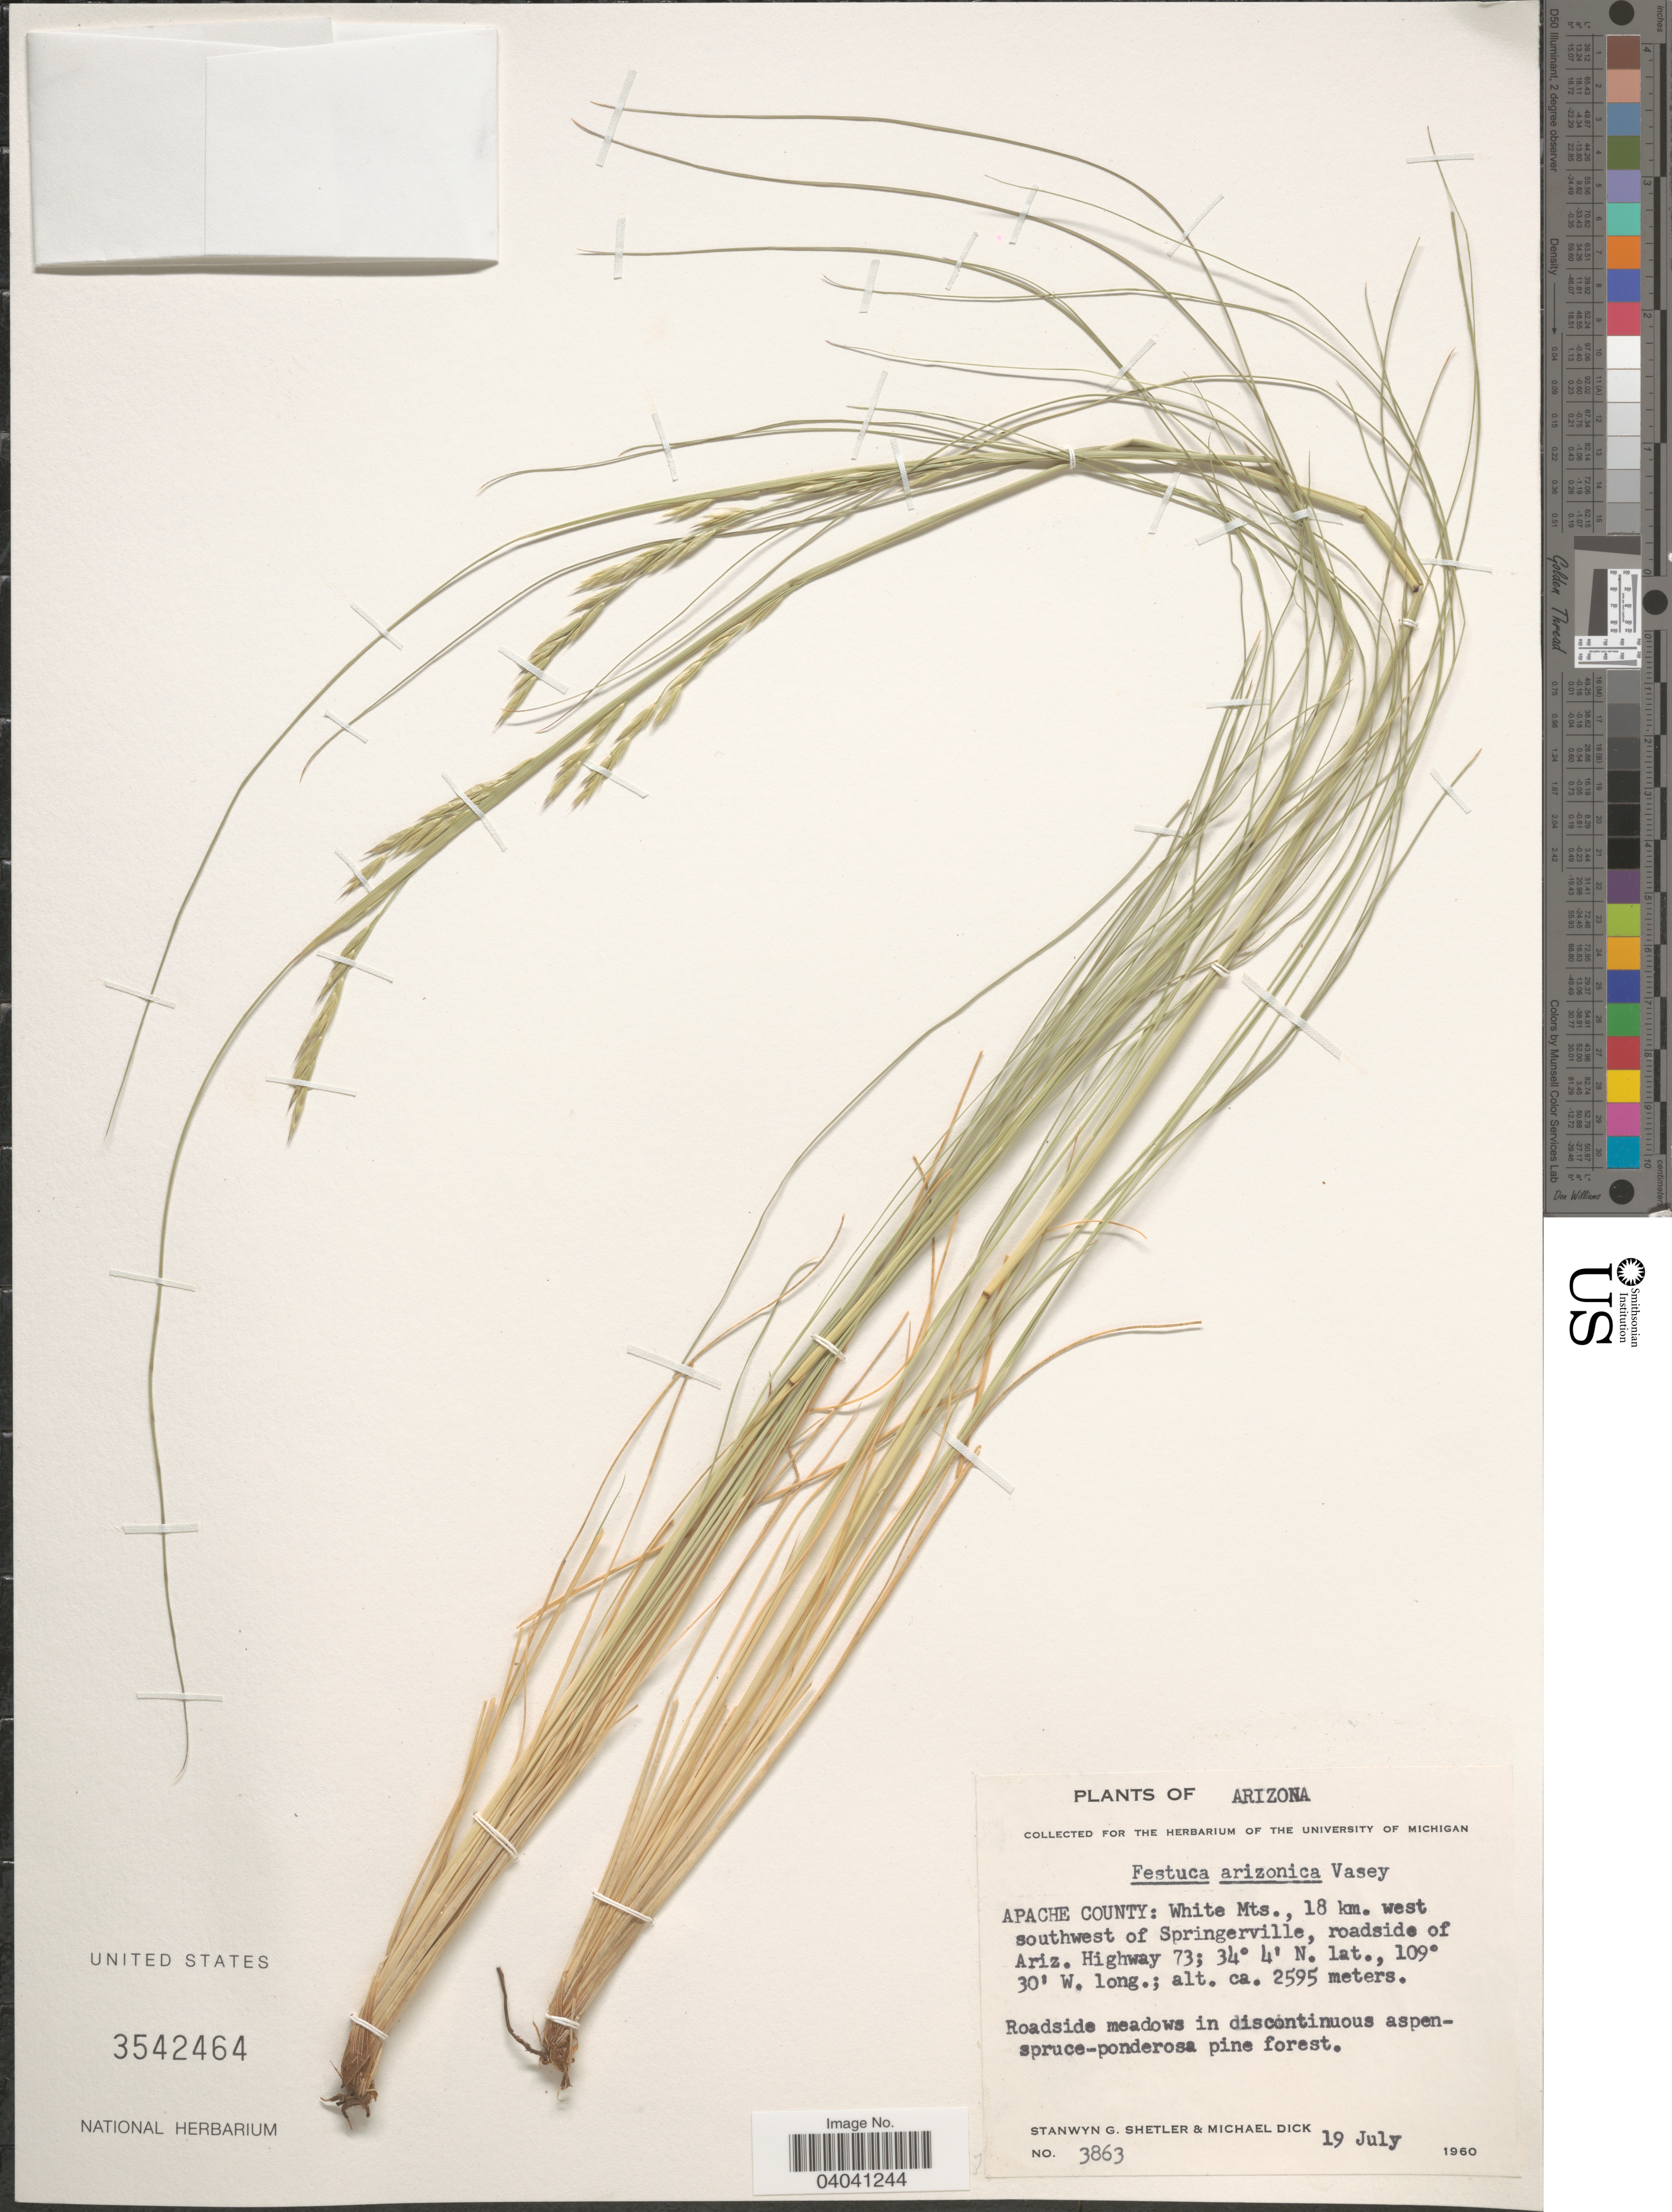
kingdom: Plantae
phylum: Tracheophyta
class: Liliopsida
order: Poales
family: Poaceae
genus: Festuca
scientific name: Festuca arizonica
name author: Vasey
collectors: S. Shetler & M. Dick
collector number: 3863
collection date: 1960-07-19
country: United States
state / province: Arizona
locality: Apache County: White Mts., 18 km. west southwest of Springerville, roadside of Ariz. Highway 73.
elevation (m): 2595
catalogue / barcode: US 3542464